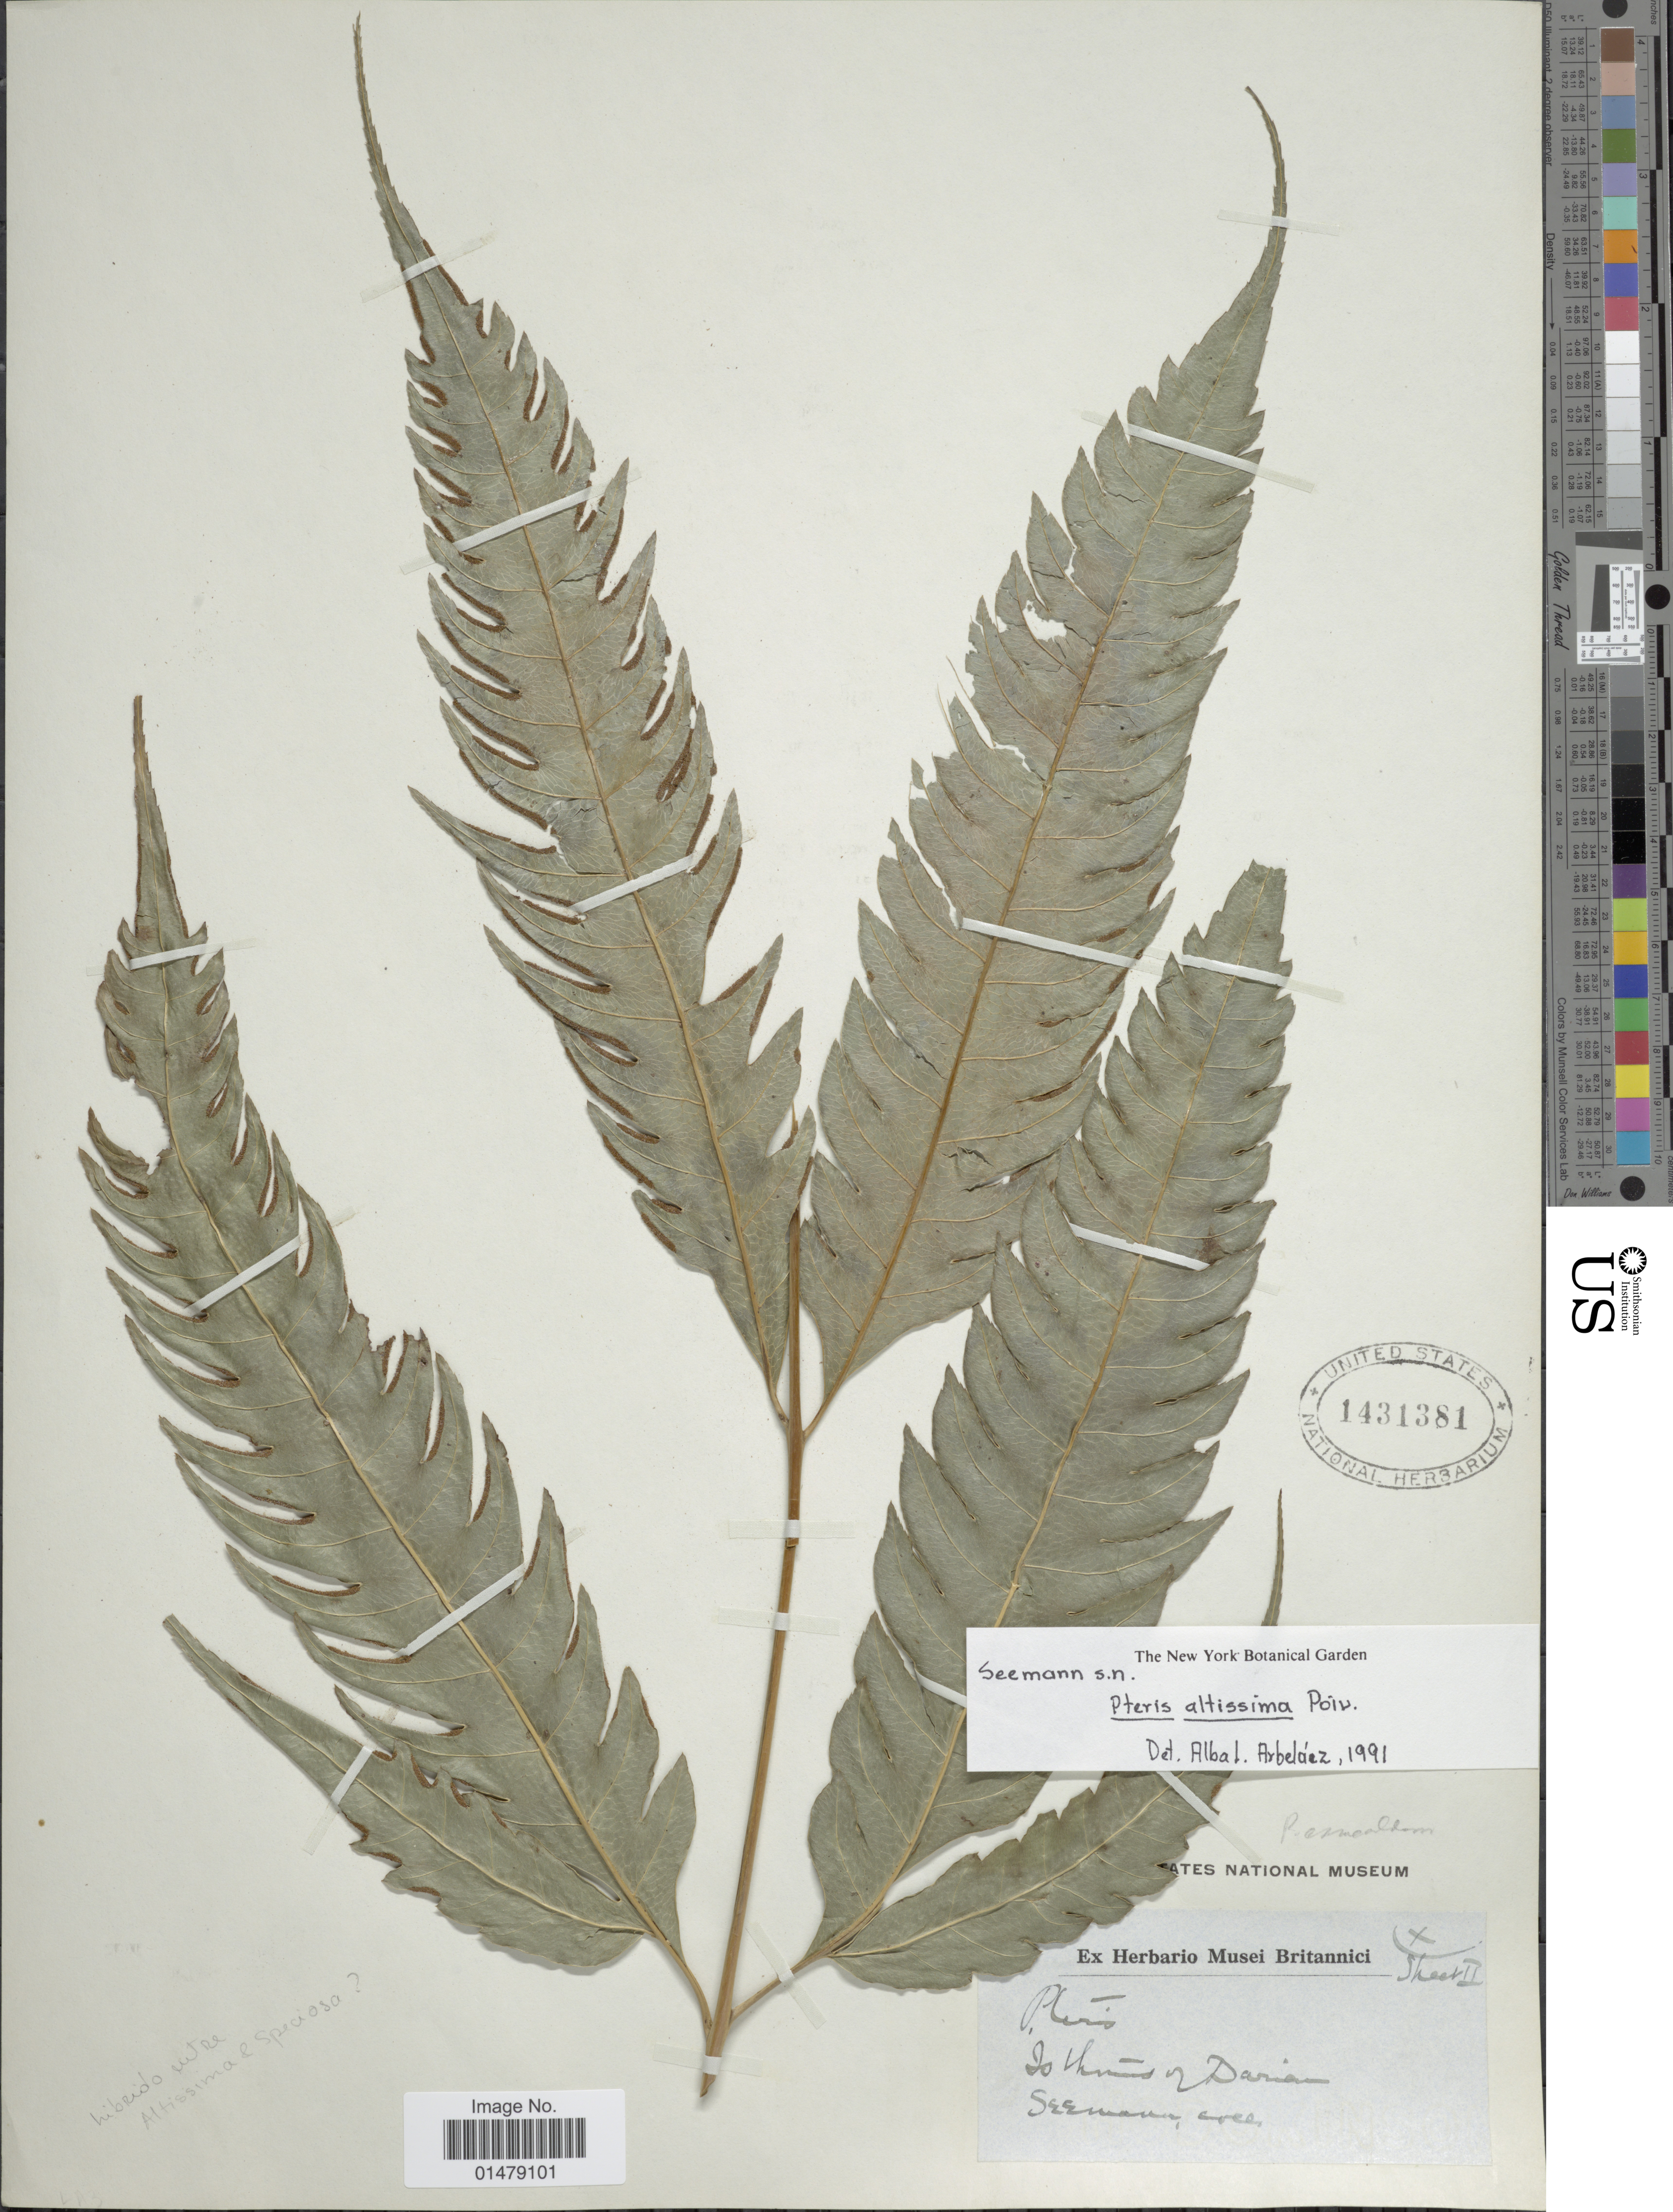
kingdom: Plantae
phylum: Tracheophyta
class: Polypodiopsida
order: Polypodiales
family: Pteridaceae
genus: Pteris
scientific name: Pteris altissima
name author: Poir.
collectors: Seeman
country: Panama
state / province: Darién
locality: Isthmus of Darien.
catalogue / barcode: US 1431381